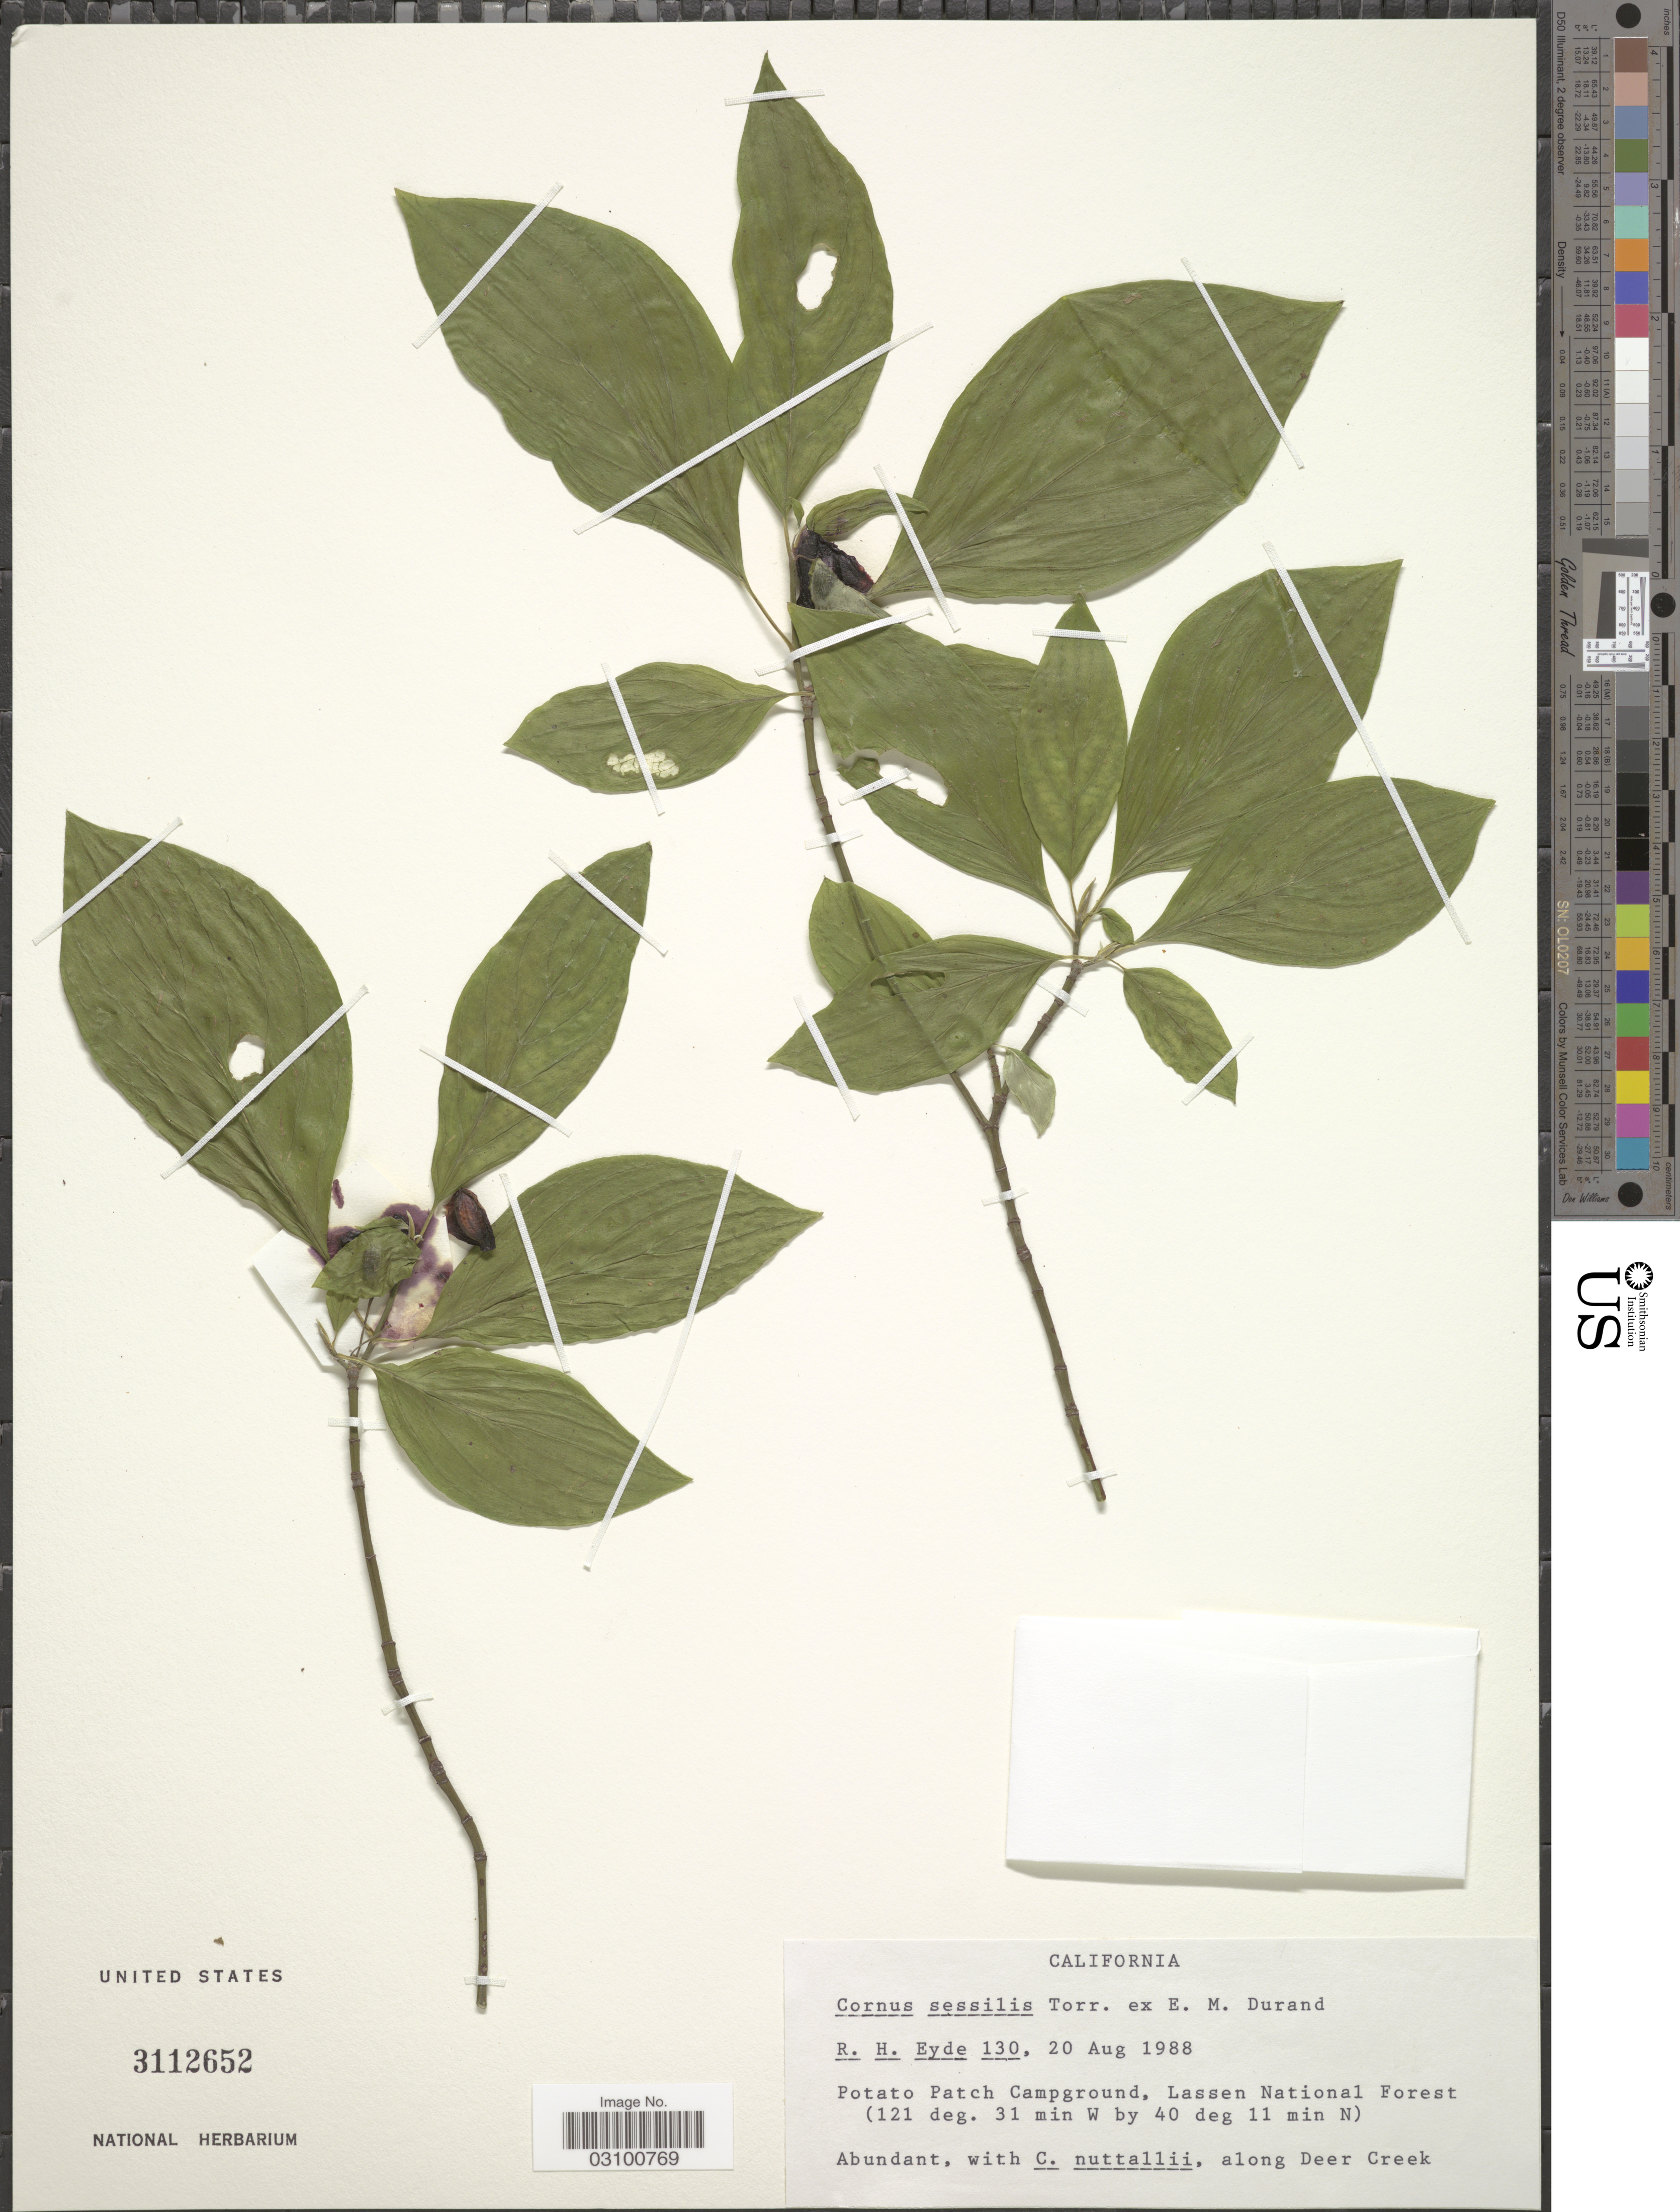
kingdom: Plantae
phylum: Tracheophyta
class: Magnoliopsida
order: Cornales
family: Cornaceae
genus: Cornus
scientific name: Cornus sessilis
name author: Torr. ex Durand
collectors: R. H. Eyde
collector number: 130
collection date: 1988-08-20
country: United States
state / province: California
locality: Potato Patch Campground, Lassen National Forest, along Deer Creek.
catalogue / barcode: US 3112652